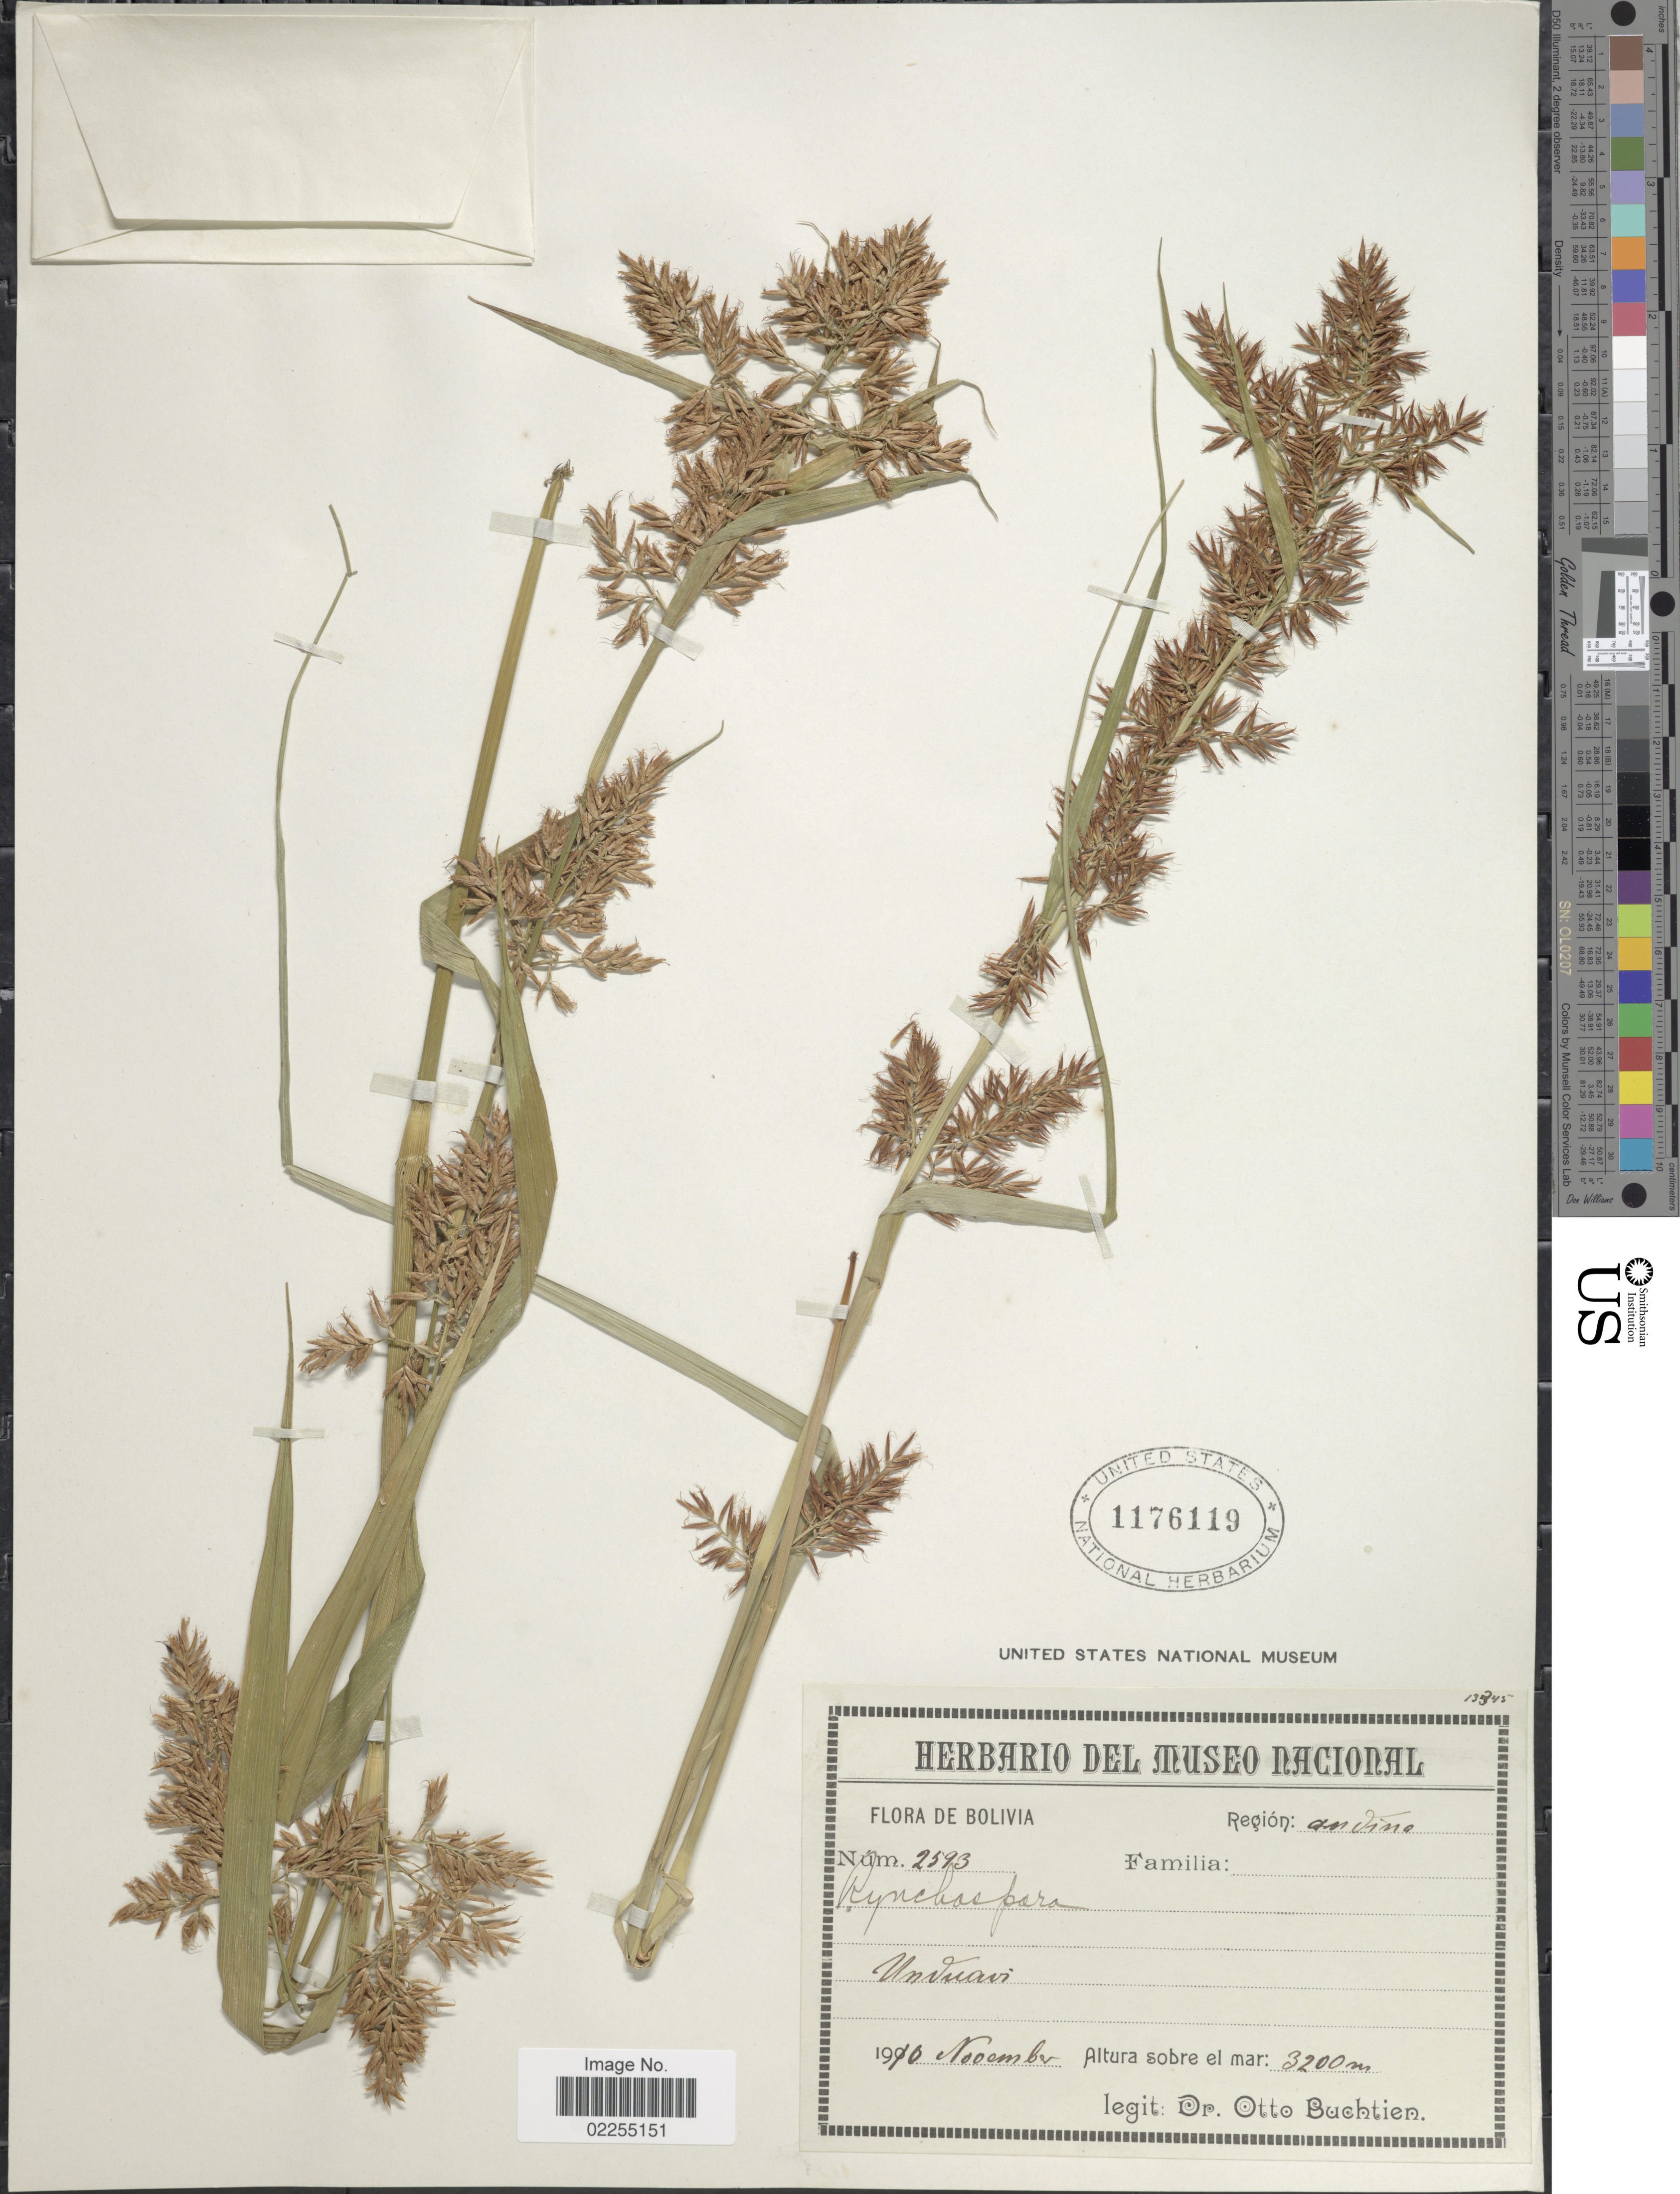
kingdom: Plantae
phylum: Tracheophyta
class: Liliopsida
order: Poales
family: Cyperaceae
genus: Rhynchospora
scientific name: Rhynchospora macrochaeta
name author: Steud. ex Boeckeler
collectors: O. Buchtien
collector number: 2593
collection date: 1910-11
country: Bolivia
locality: Region: andina. Unduavi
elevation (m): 3200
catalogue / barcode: US 1176119